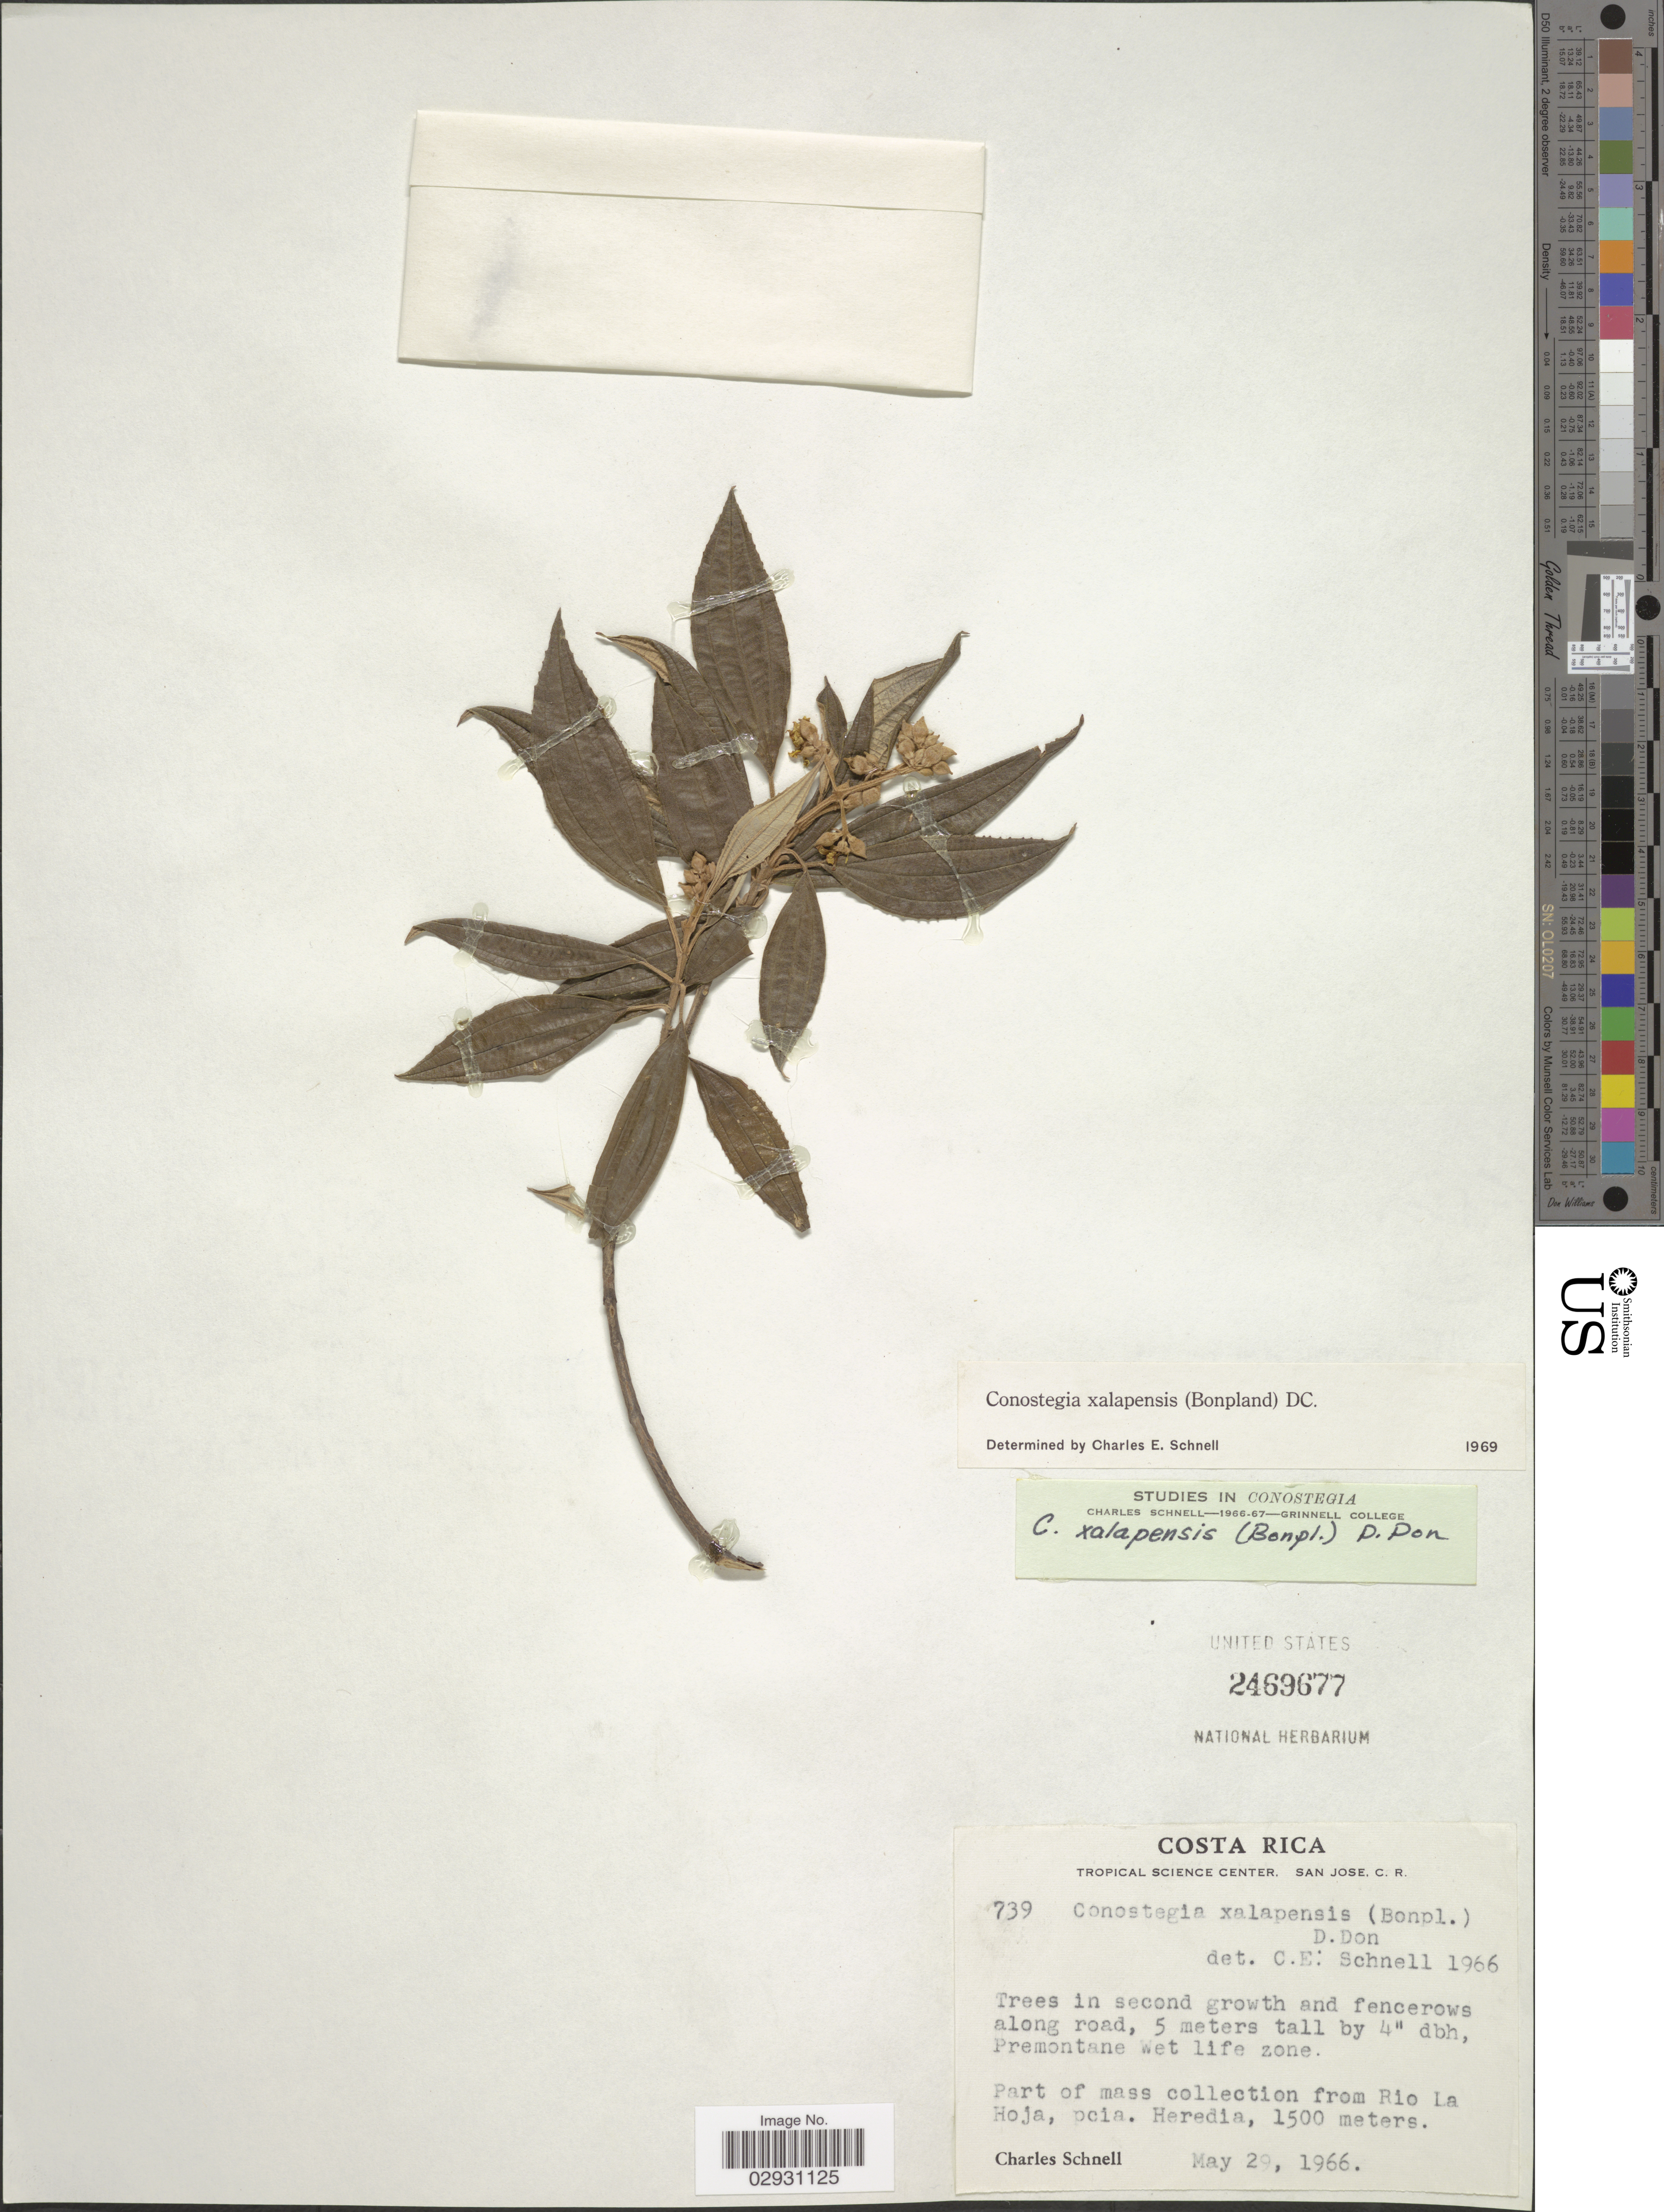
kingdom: Plantae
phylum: Tracheophyta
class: Magnoliopsida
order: Myrtales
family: Melastomataceae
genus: Conostegia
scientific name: Conostegia quadrangularis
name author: Schltdl. ex Steud.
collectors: C. Schnell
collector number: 739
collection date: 1966-05-29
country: Costa Rica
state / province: Heredia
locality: Premontane Wet life zone. Part of mass collection from Rio La Hoja.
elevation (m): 1500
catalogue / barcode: US 2469677